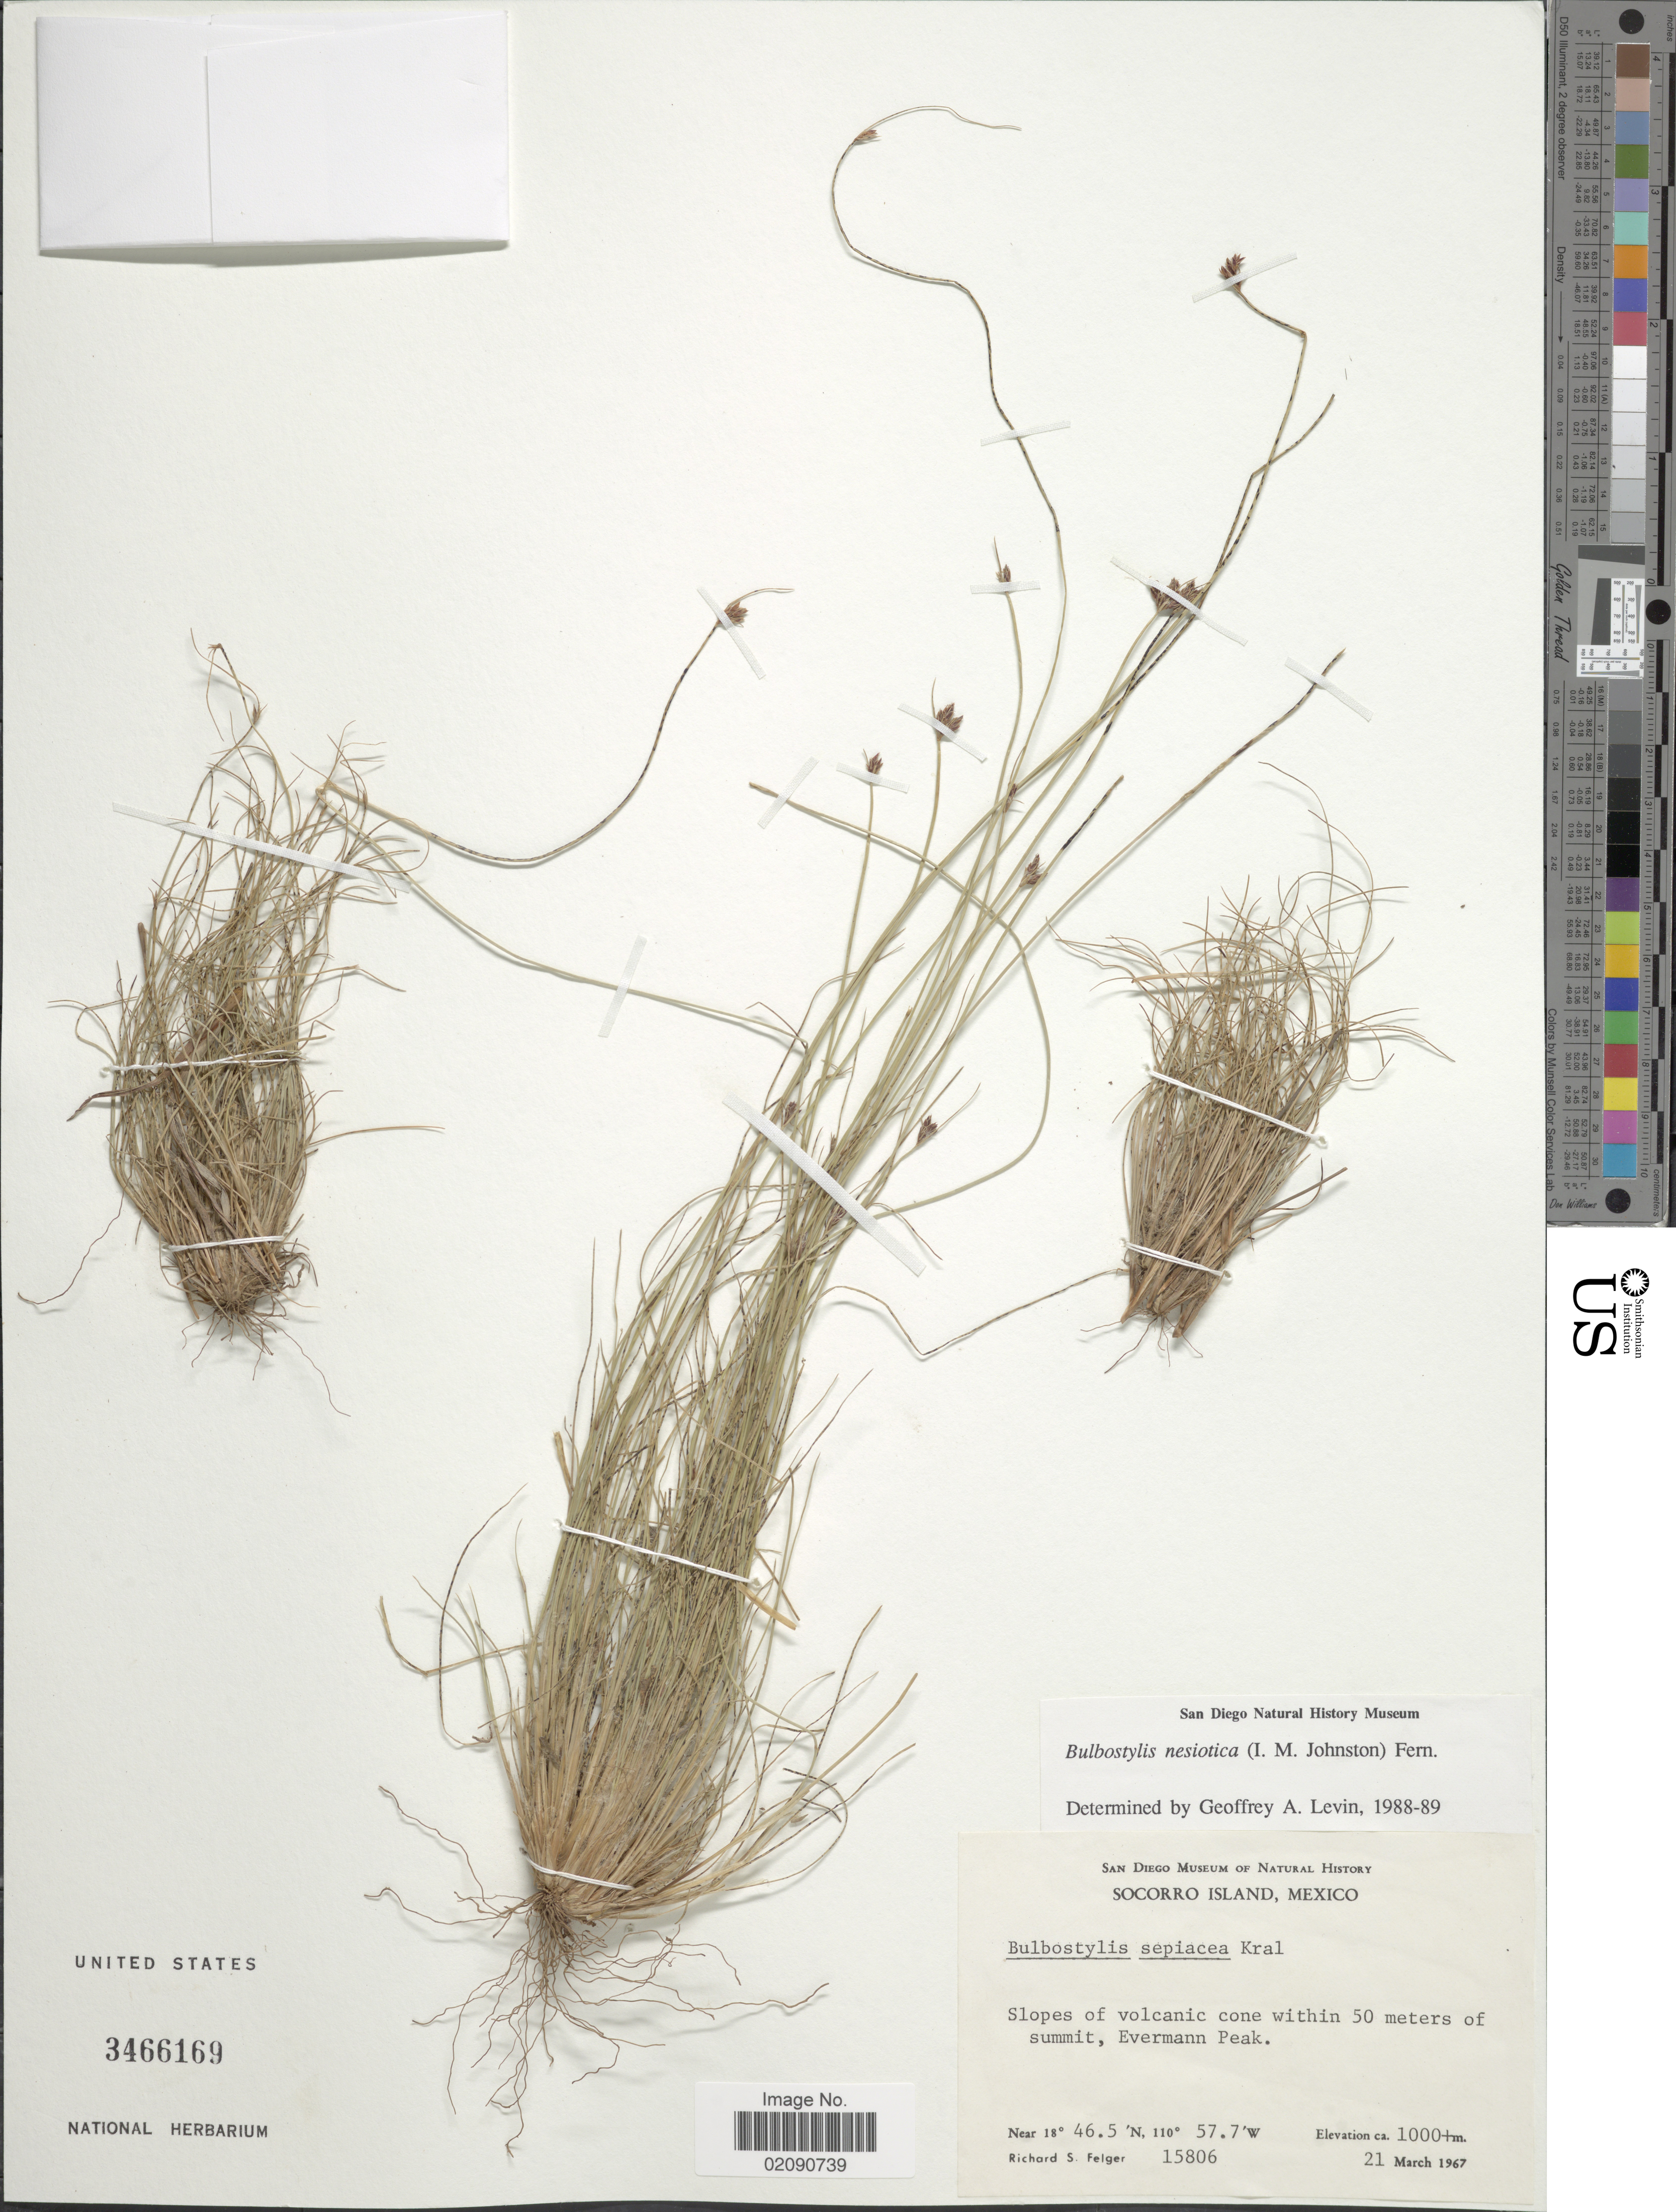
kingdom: Plantae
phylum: Tracheophyta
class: Liliopsida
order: Poales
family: Cyperaceae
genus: Bulbostylis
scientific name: Bulbostylis nesiotica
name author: (I.M. Johnst.) Fernald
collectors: R. S. Felger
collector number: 15806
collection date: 1967-03-21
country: Mexico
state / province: Colima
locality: Socorro Island. Slopes of volcanic cone within 50 meters of summit, Evermann Peak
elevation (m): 1000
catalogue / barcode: US 3466169